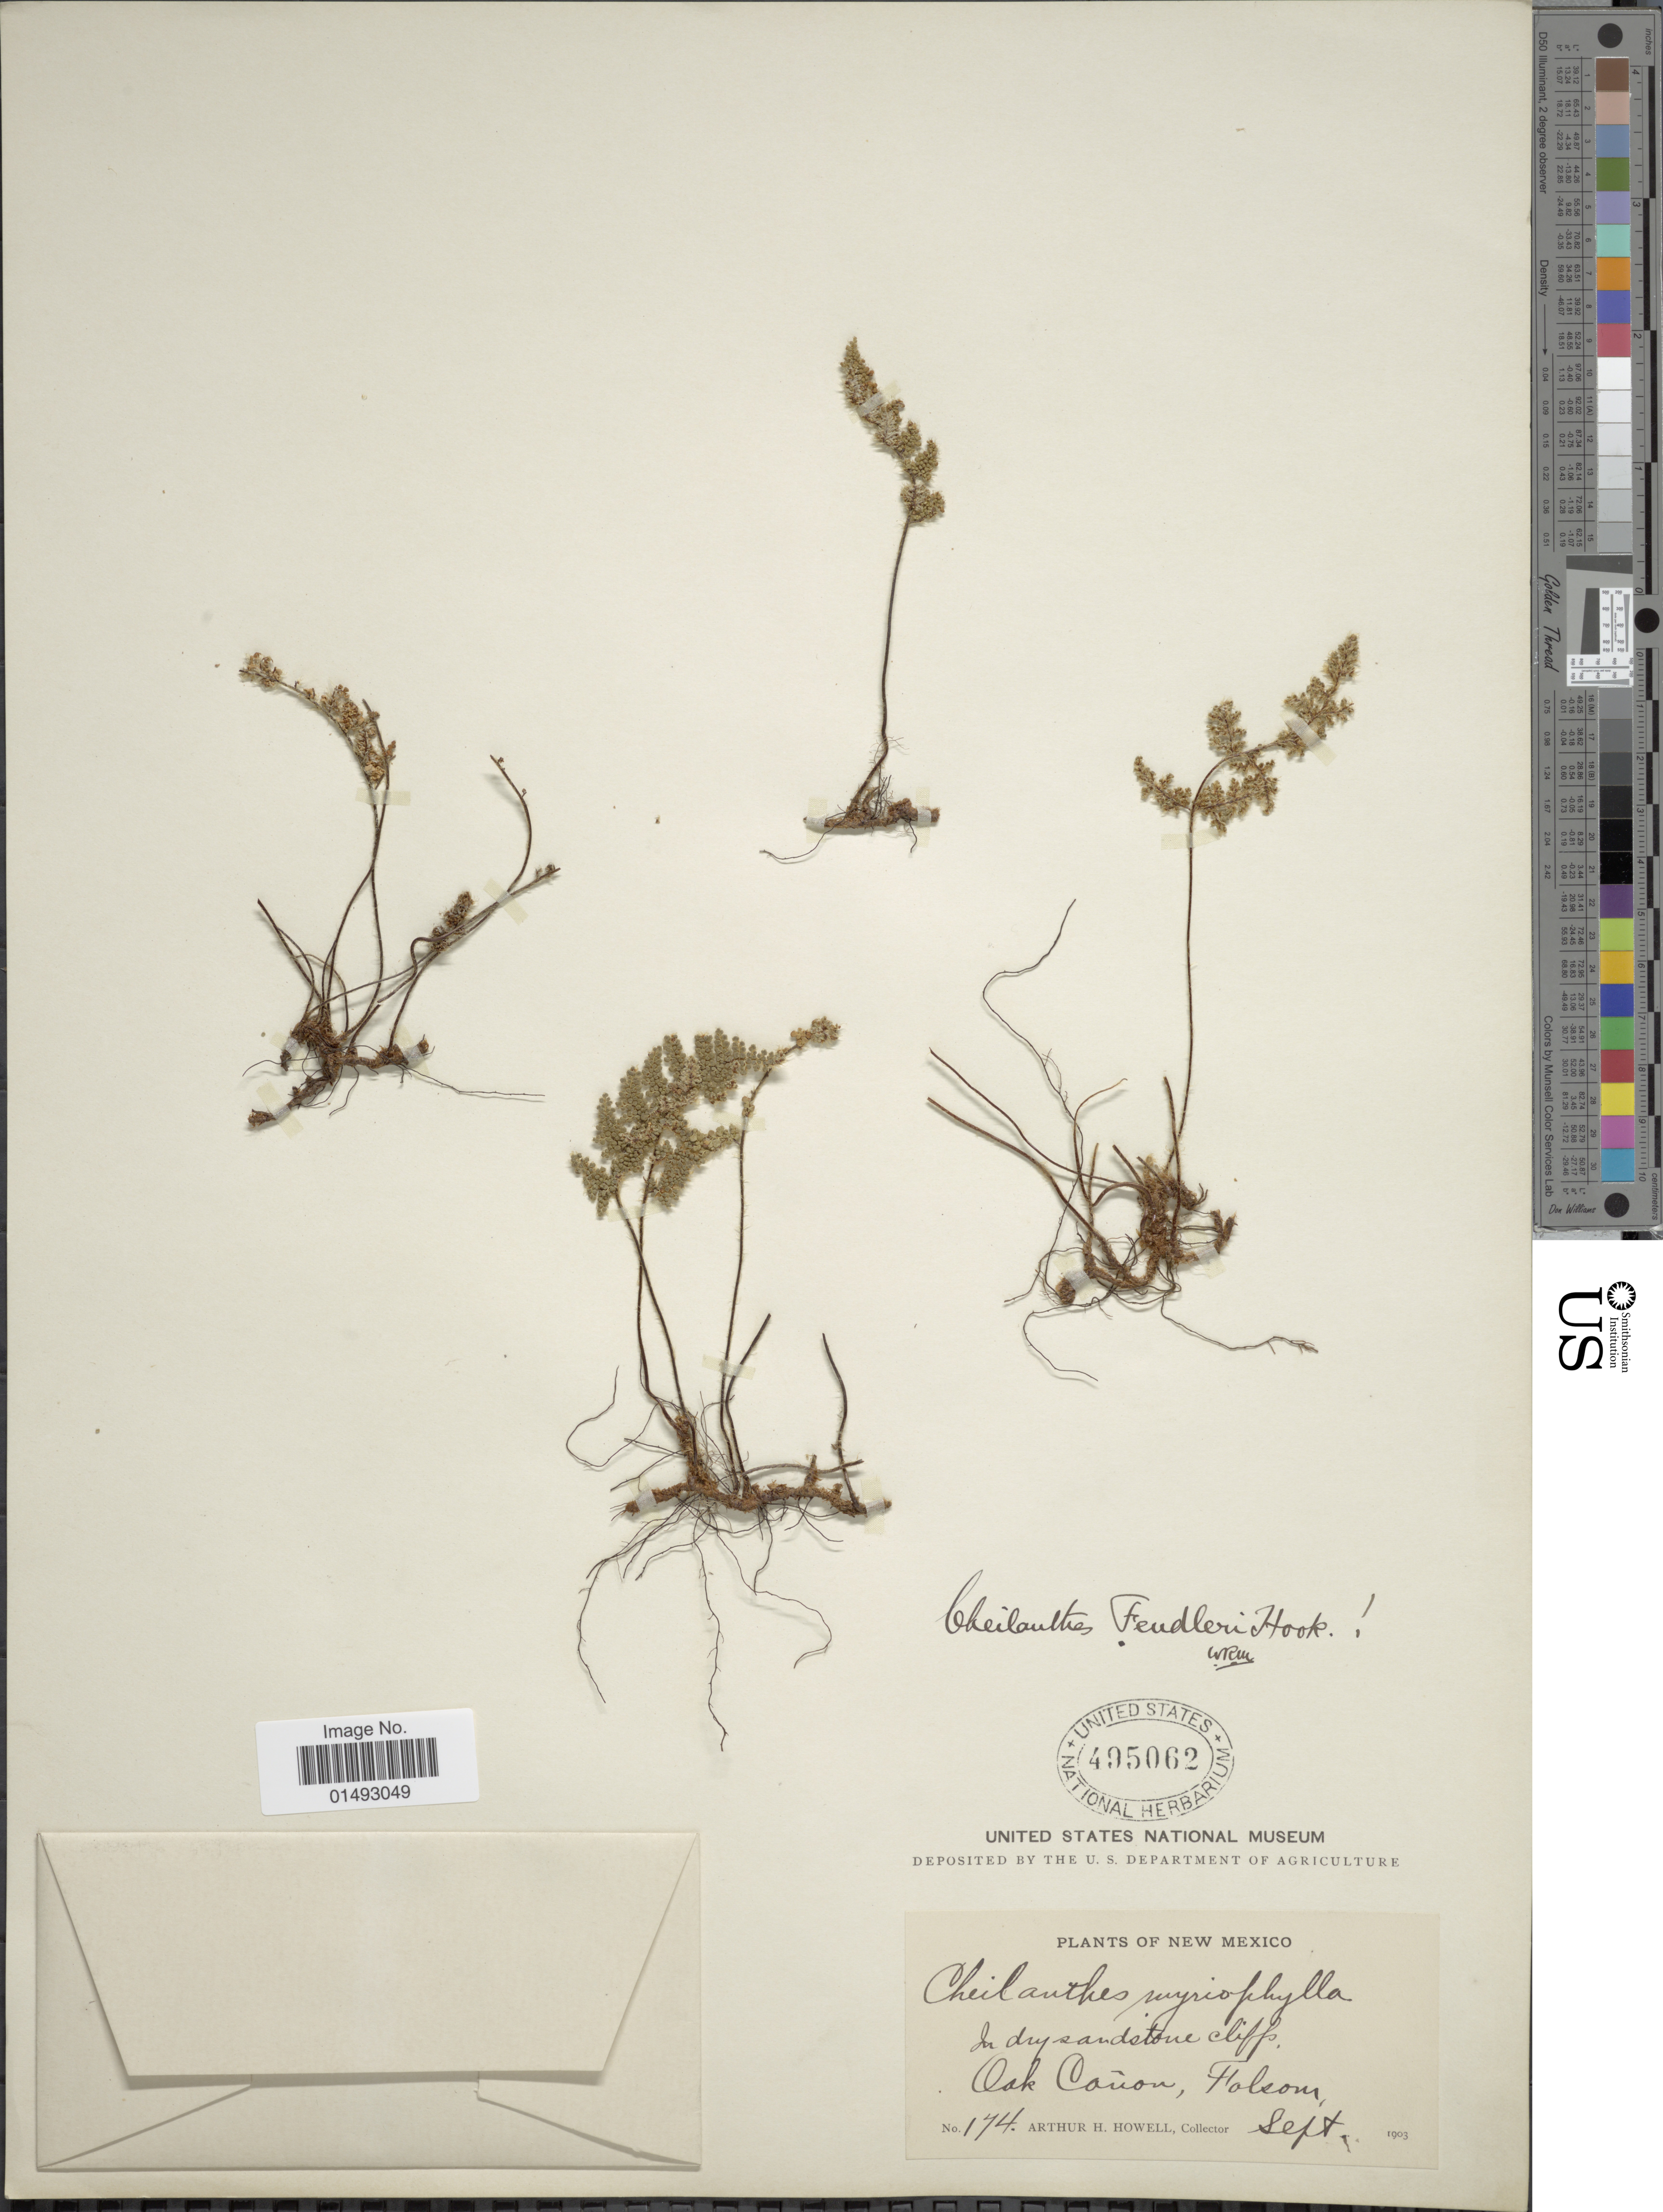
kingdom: Plantae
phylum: Tracheophyta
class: Polypodiopsida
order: Polypodiales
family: Pteridaceae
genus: Myriopteris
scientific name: Myriopteris fendleri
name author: (Hook.) E. Fourn.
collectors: A. H. Howell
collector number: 174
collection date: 1903-09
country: United States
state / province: New Mexico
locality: In dry sandstone cliffs, Oak Cañon, Holsom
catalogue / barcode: US 495062